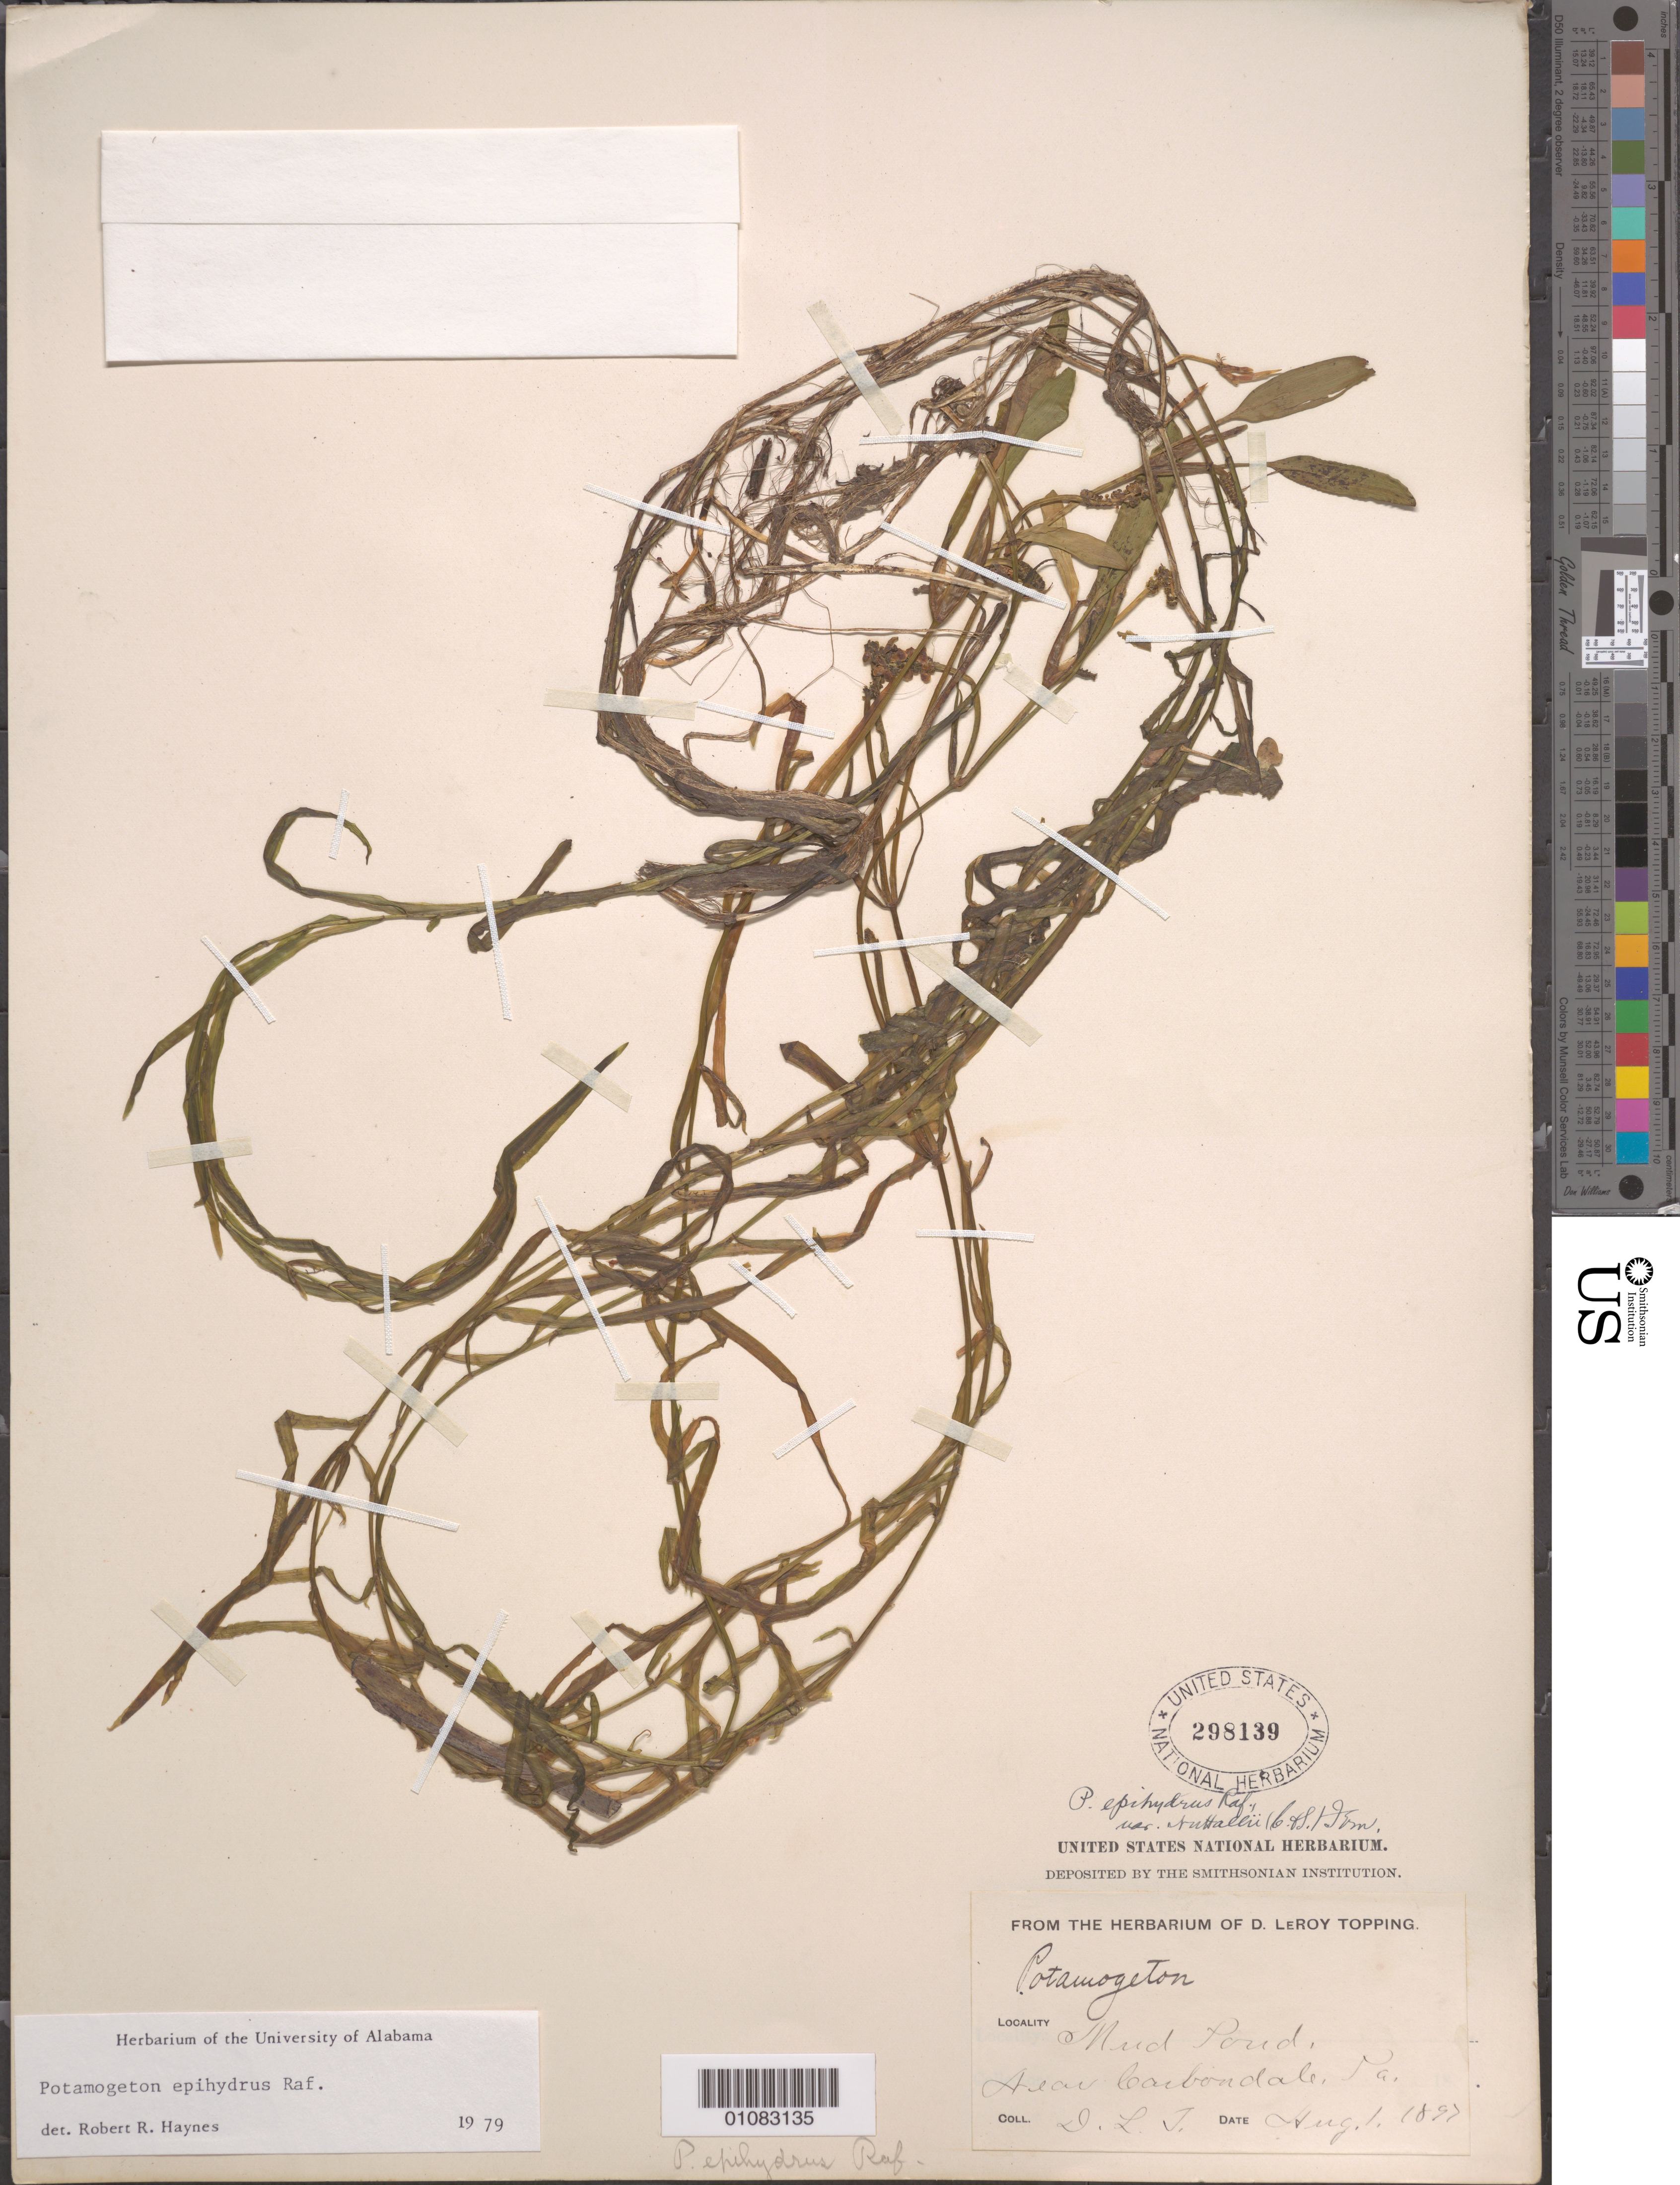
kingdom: Plantae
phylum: Tracheophyta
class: Liliopsida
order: Alismatales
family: Potamogetonaceae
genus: Potamogeton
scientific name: Potamogeton epihydrus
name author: Raf.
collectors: D. L. Topping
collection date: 1897-08-01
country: United States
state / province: Pennsylvania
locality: near Carbondale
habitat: Ponds and pools.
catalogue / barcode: US 298139